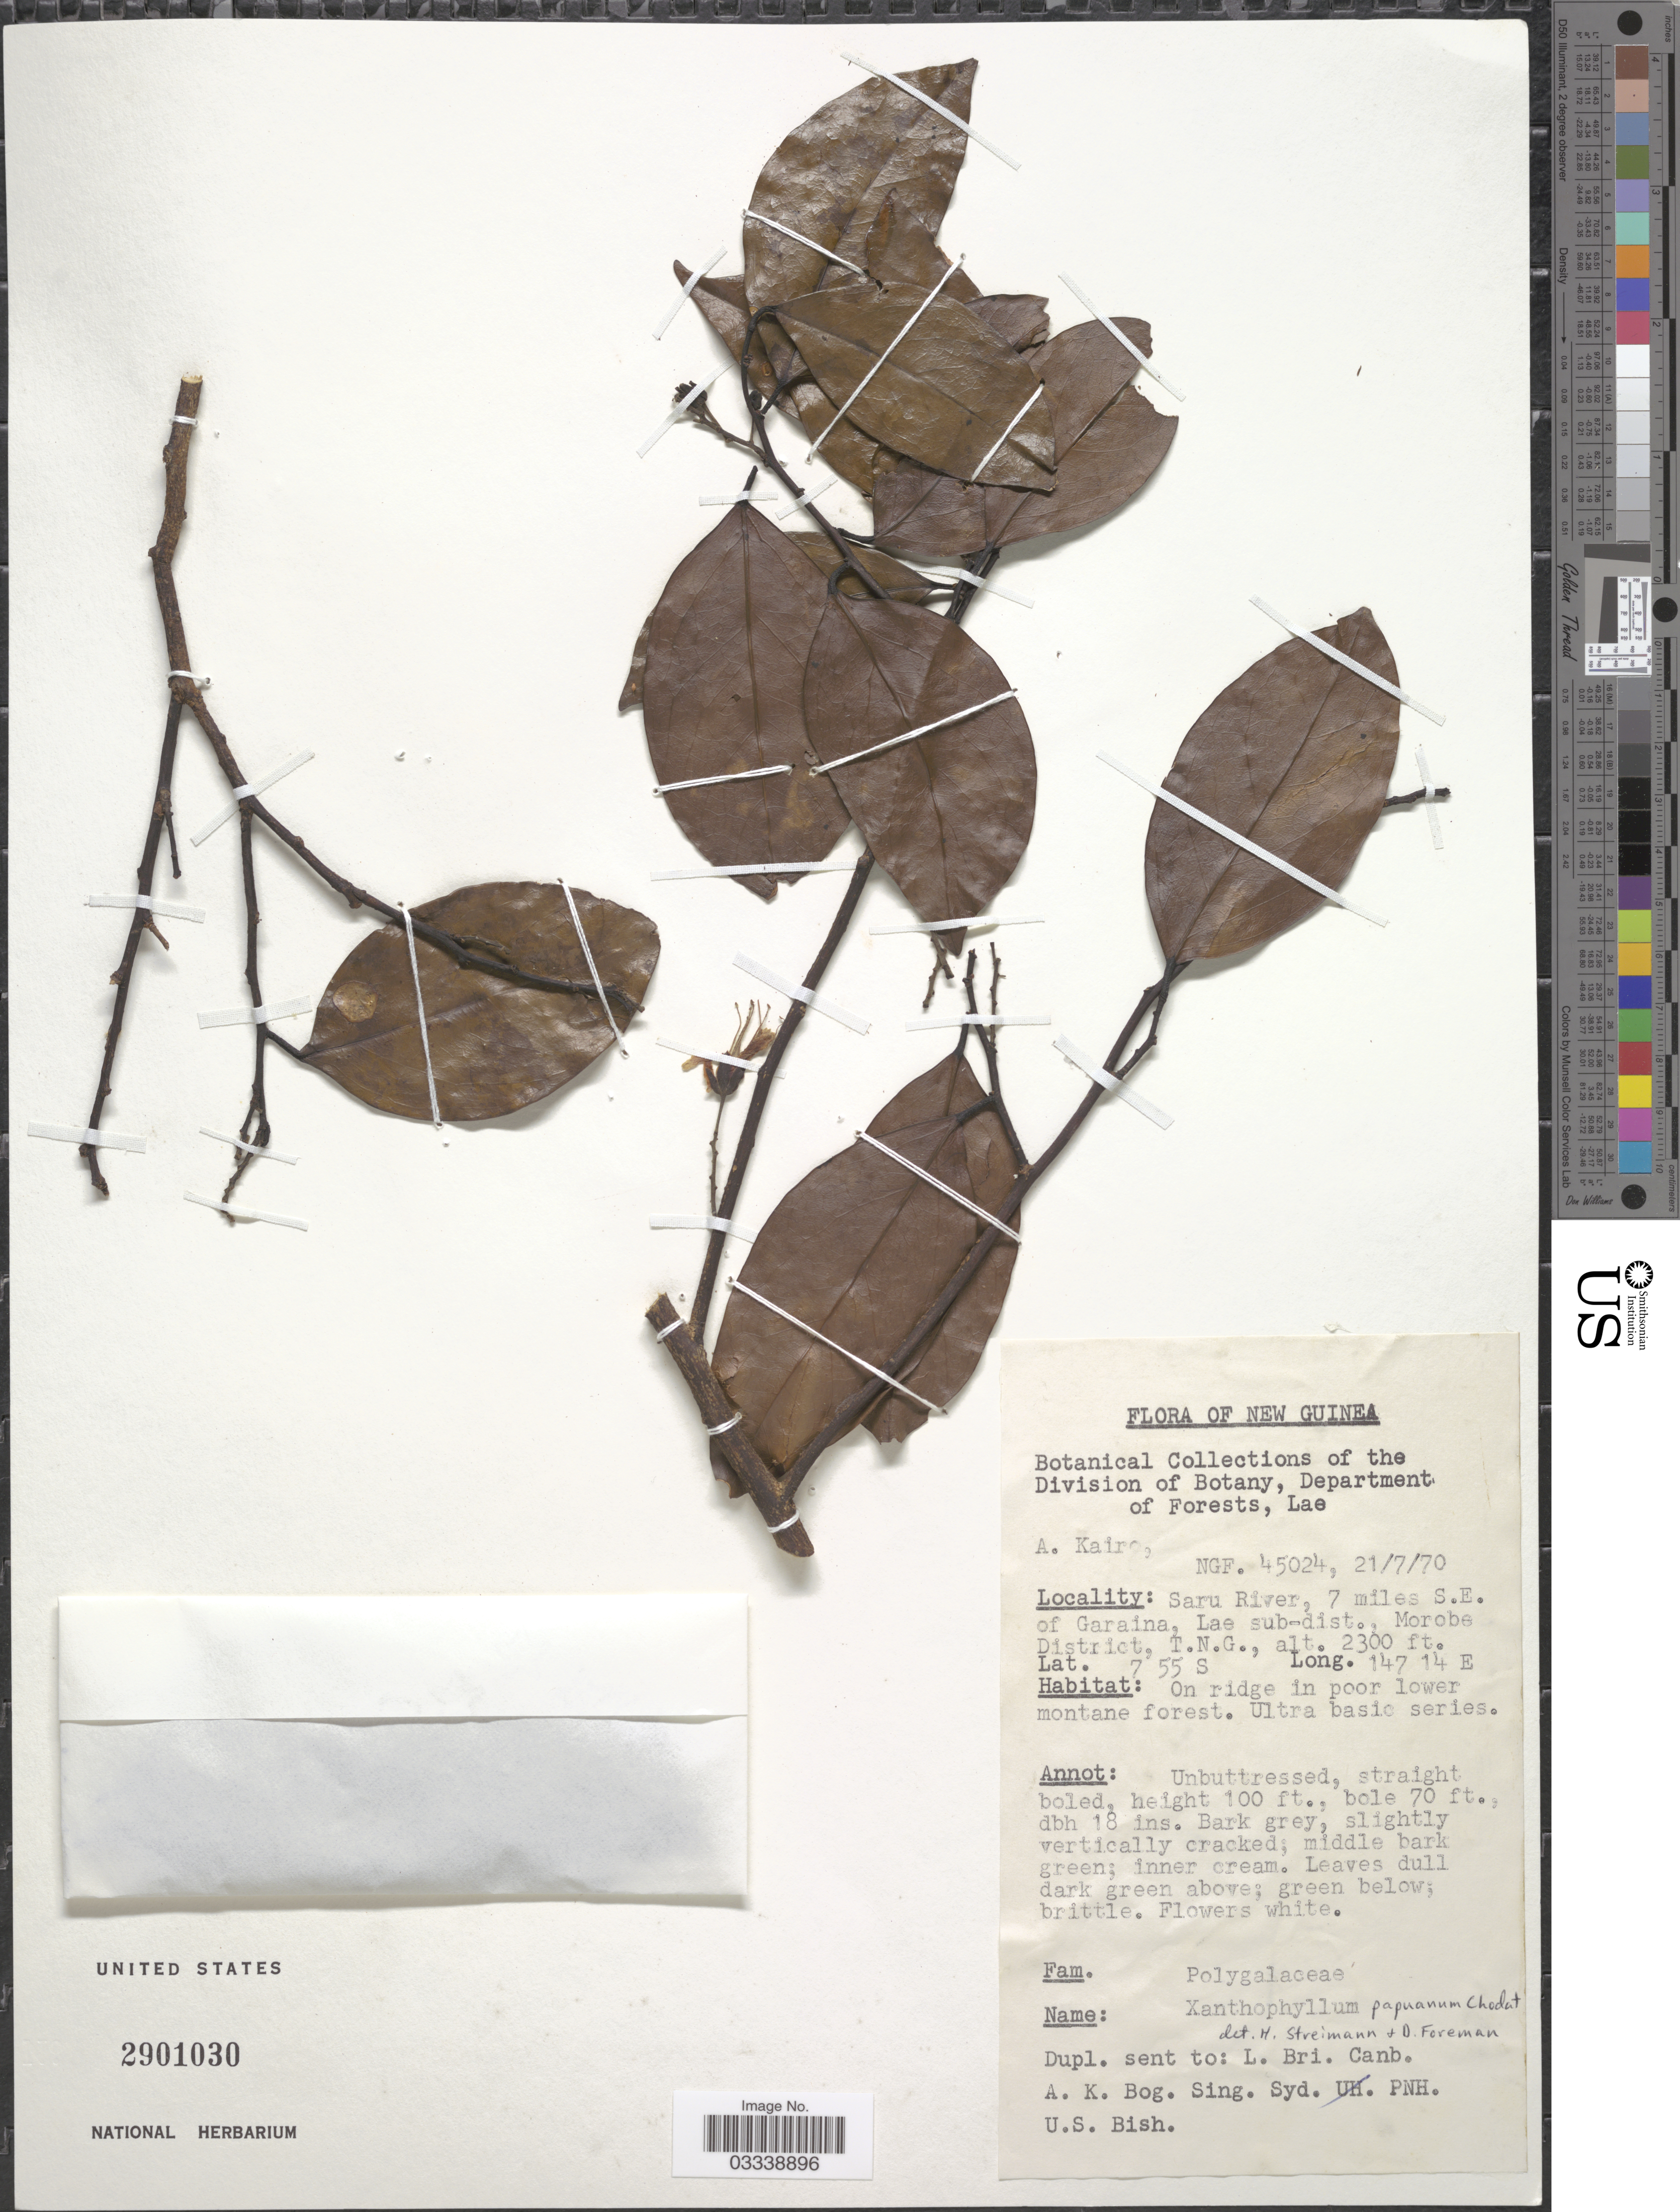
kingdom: Plantae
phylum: Tracheophyta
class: Magnoliopsida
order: Fabales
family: Polygalaceae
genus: Xanthophyllum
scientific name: Xanthophyllum papuanum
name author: Whitmore ex Meijden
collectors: A. Kairo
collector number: NGF 45024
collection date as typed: Transcribed d/m/y: 21/7/70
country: Papua New Guinea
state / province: Morobe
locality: New Guinea. Saru River, 7 miles S.E. of Garaina, Lae sub-dist., Morobe District, T.N.G.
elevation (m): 701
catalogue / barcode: US 2901030